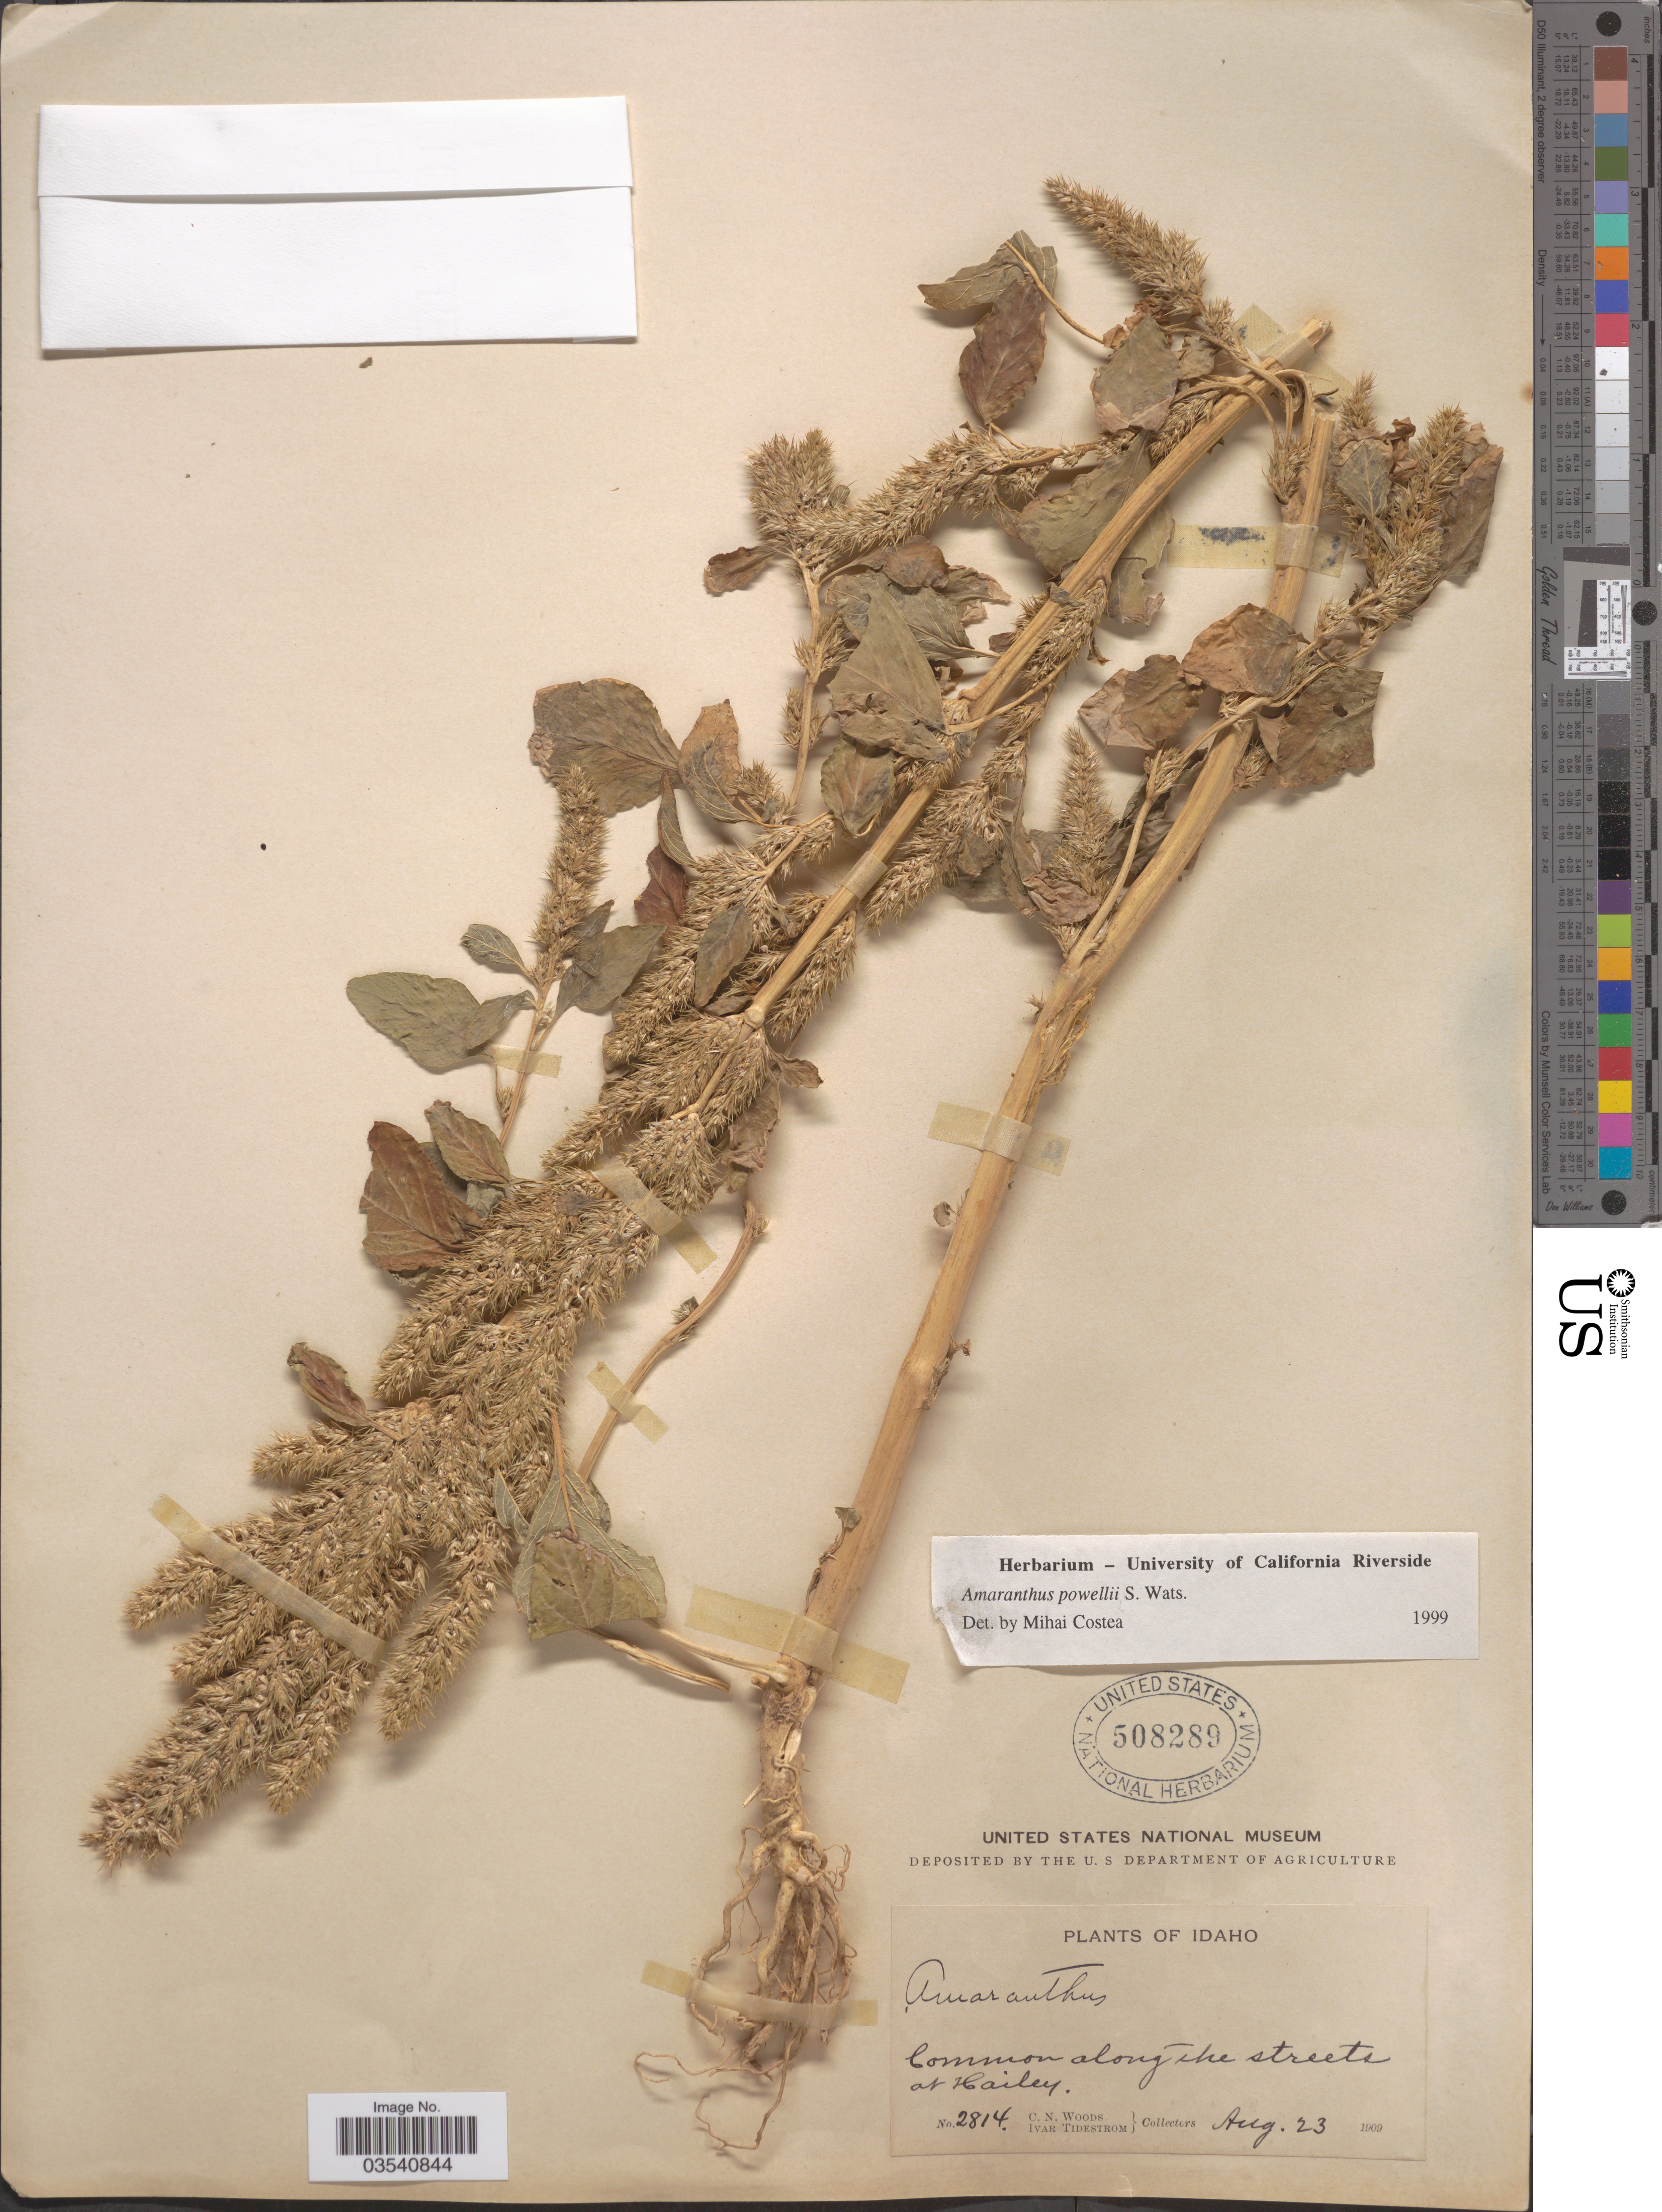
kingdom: Plantae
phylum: Tracheophyta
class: Magnoliopsida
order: Caryophyllales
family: Amaranthaceae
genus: Amaranthus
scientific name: Amaranthus powellii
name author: S. Watson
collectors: C. Woods & I. F. Tidestrom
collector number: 2814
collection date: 1909-08-23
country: United States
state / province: Idaho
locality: Common along the streets at Hailey.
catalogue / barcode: US 508289